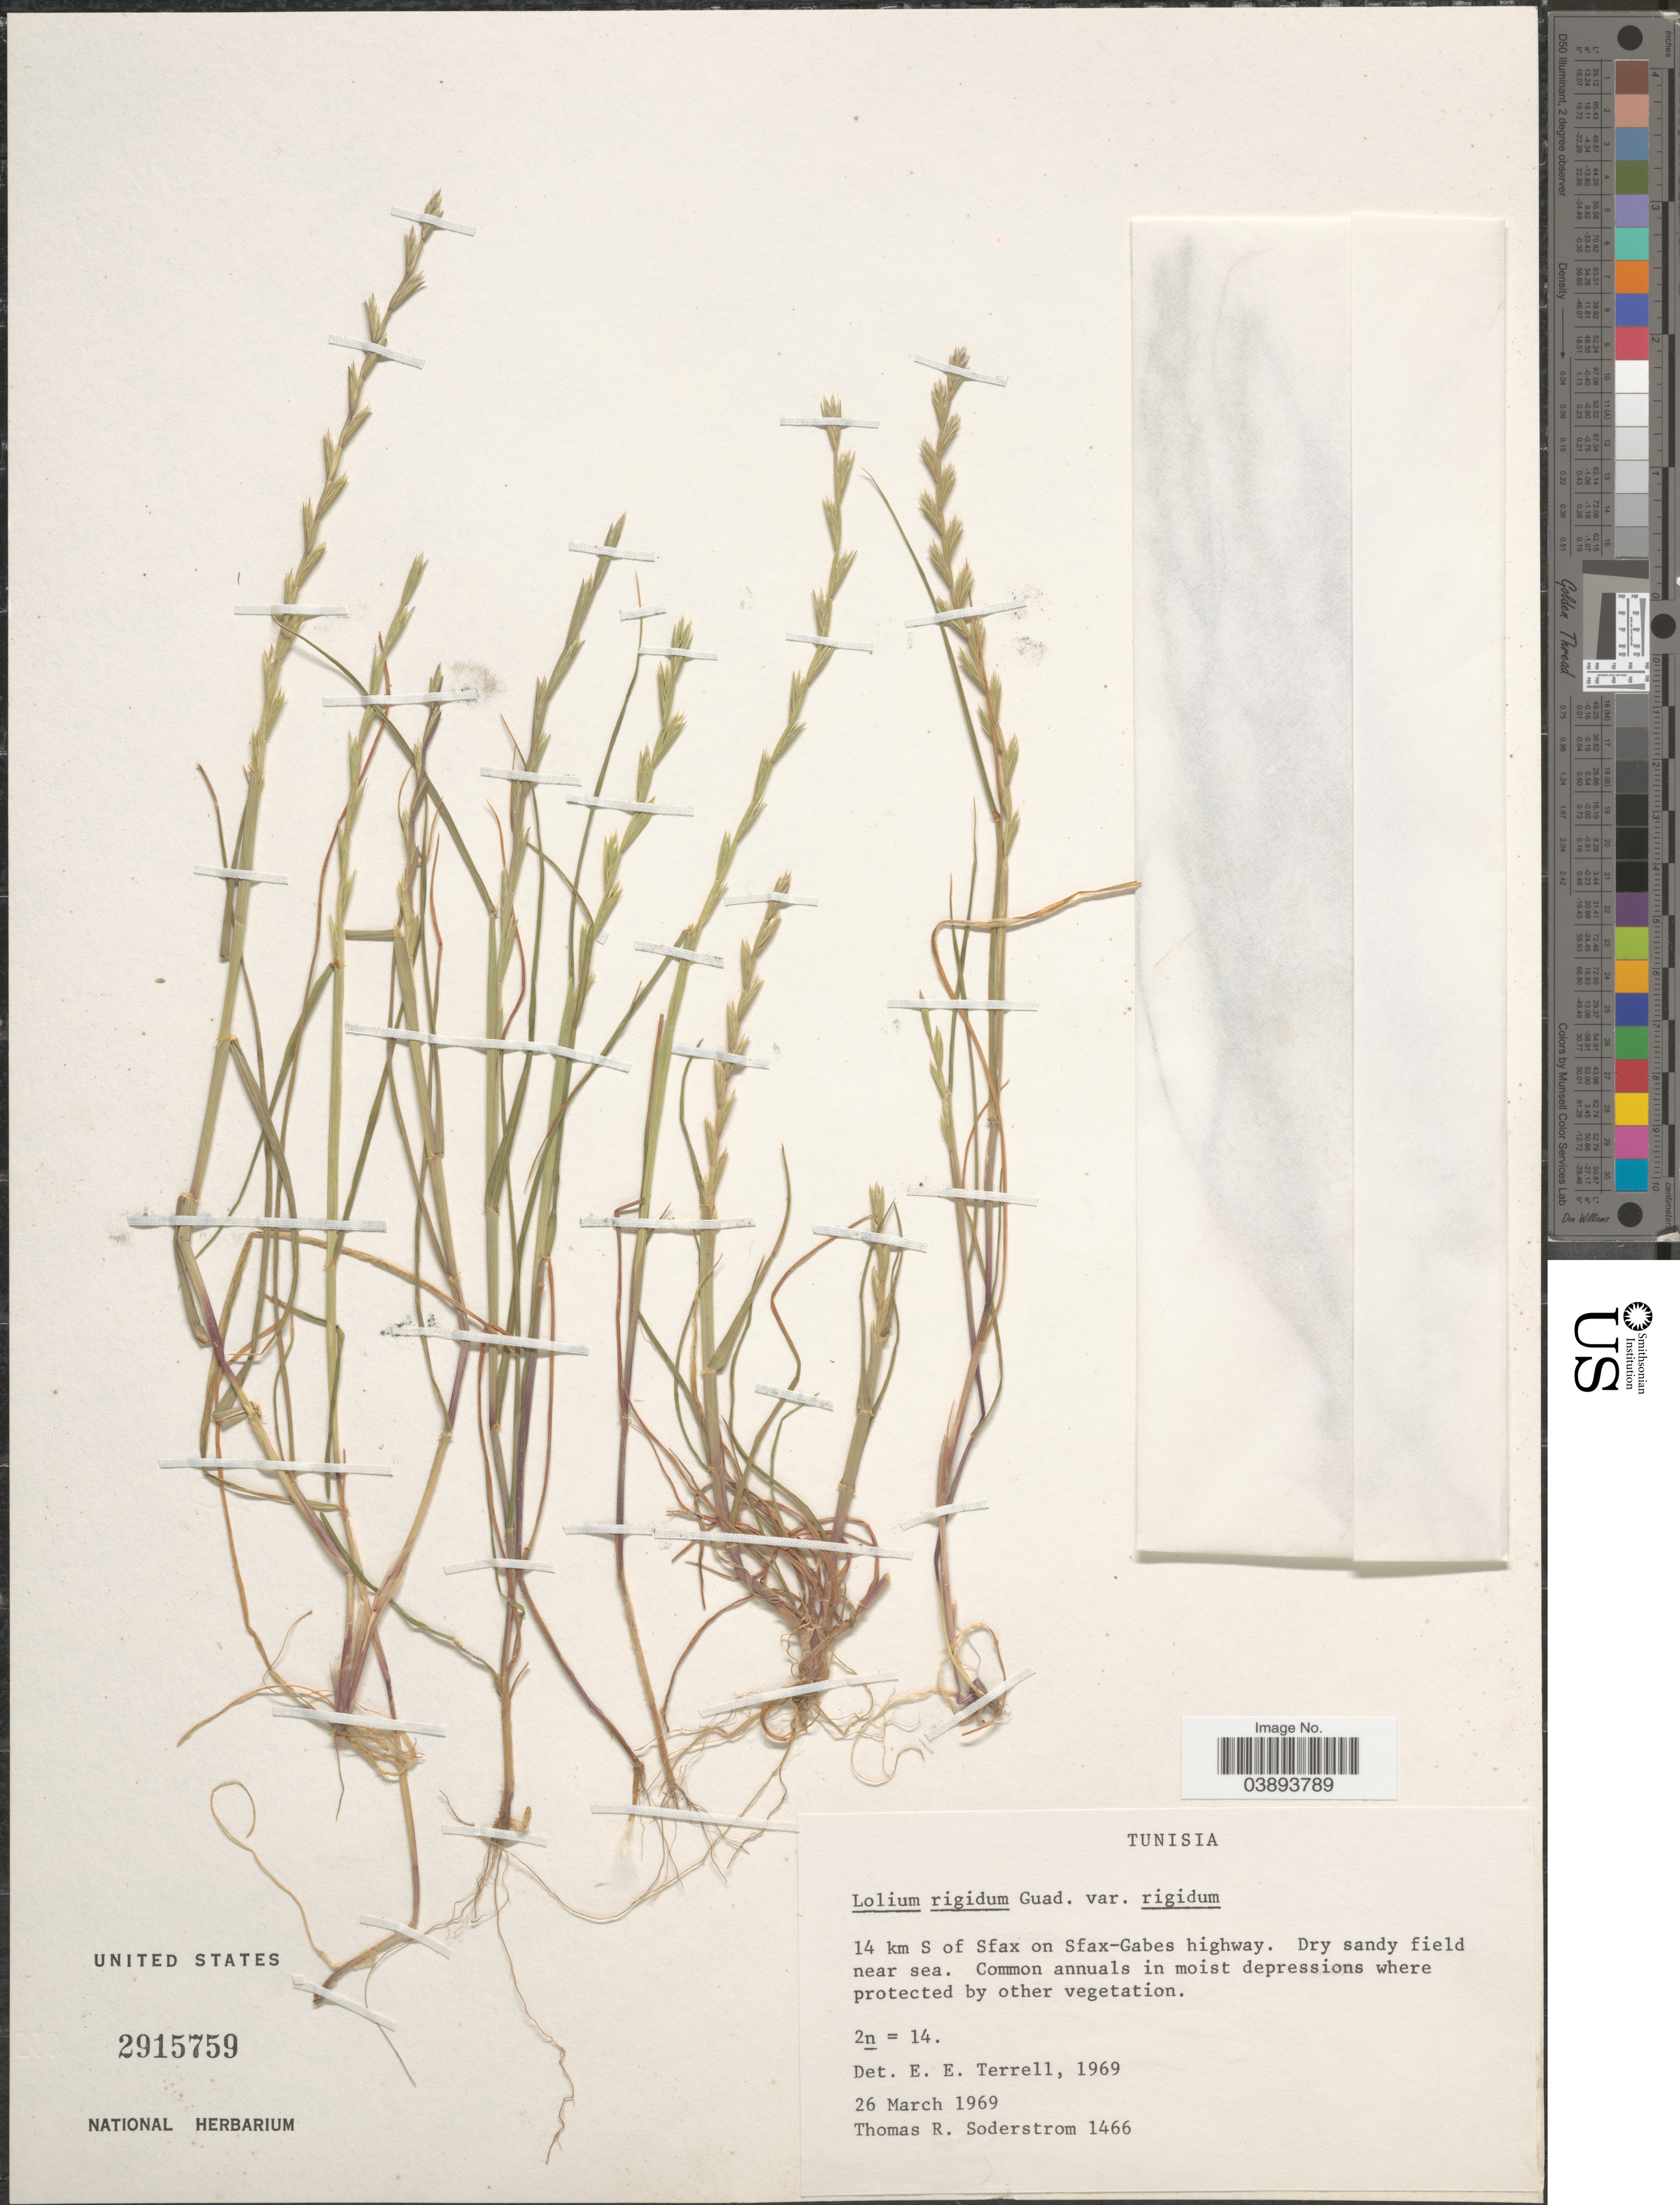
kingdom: Plantae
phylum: Tracheophyta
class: Liliopsida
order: Poales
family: Poaceae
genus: Lolium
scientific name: Lolium rigidum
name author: Gaudin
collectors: T. R. Soderstrom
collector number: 1466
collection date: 1969-03-26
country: Tunisia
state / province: Sfax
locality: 14 km S of Sfax on Sfax-Gabes highway. Near sea.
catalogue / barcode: US 2915759